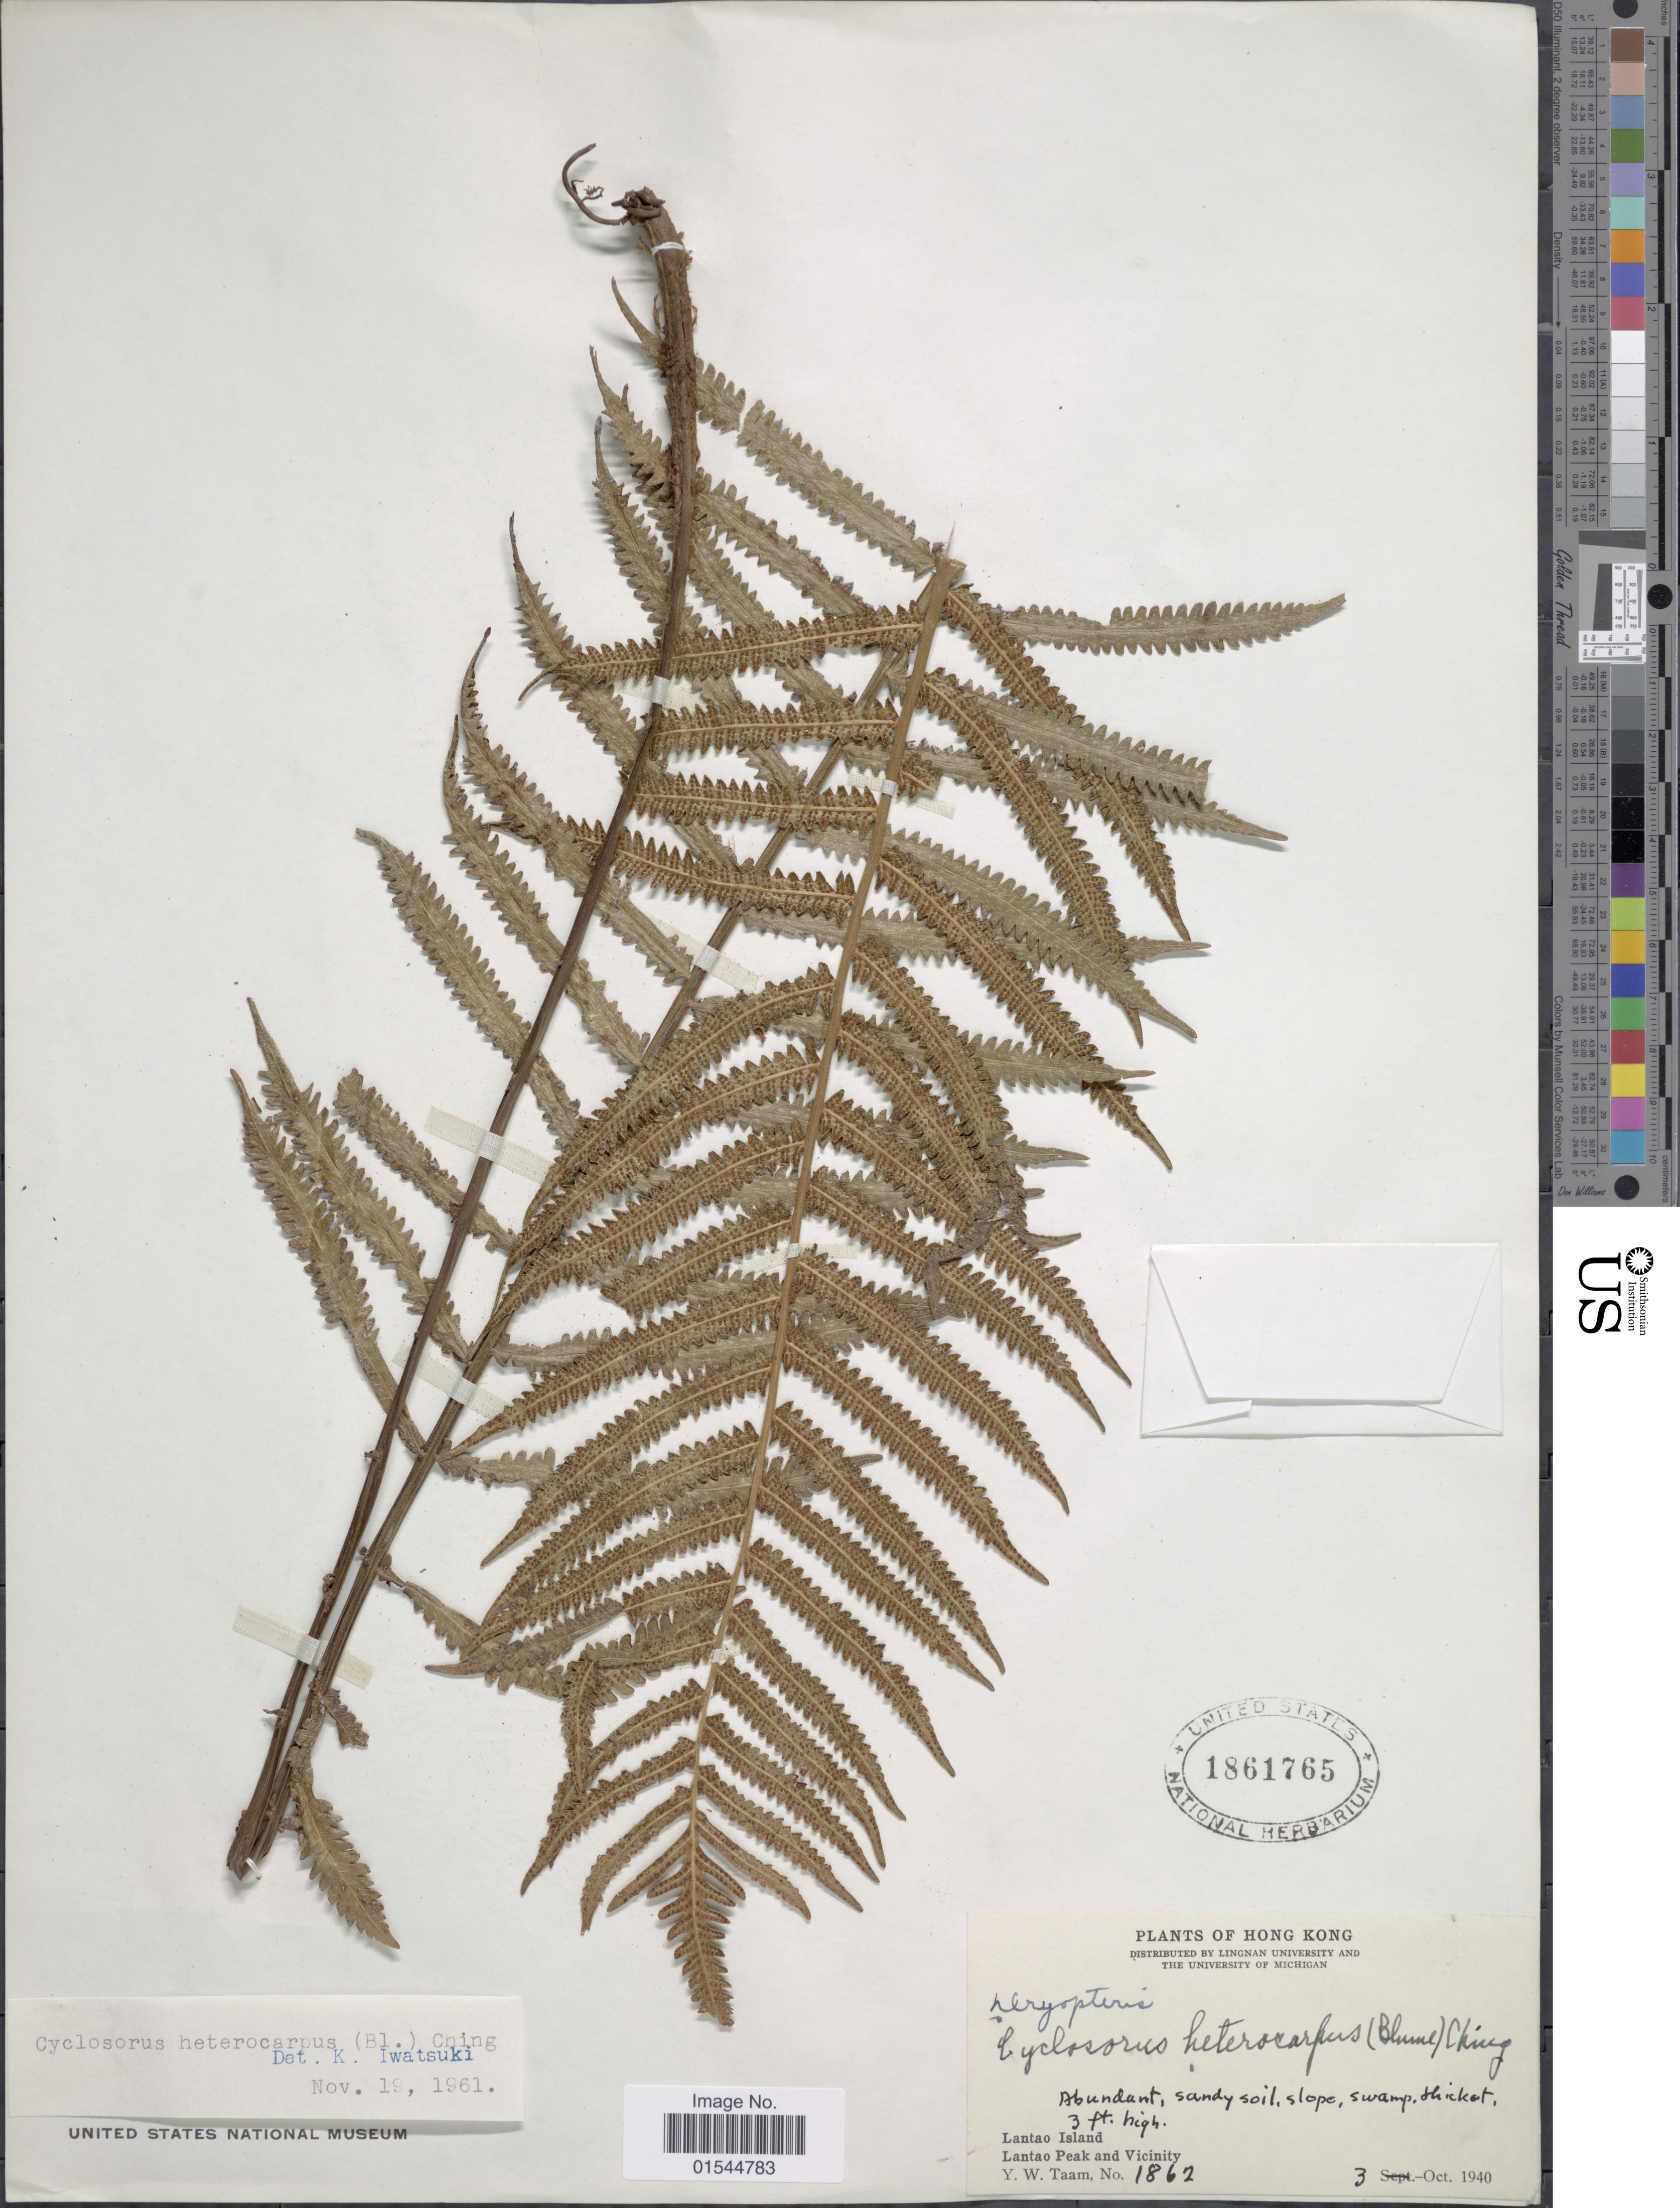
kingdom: Plantae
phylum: Tracheophyta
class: Polypodiopsida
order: Polypodiales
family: Thelypteridaceae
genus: Sphaerostephanos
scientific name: Sphaerostephanos heterocarpus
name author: (Blume) Holttum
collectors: Y. W. Taam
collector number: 1862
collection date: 1940-10-03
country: China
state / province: Hong Kong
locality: Lantao Island, Lantao Peak and Vicinity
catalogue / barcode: US 1861765